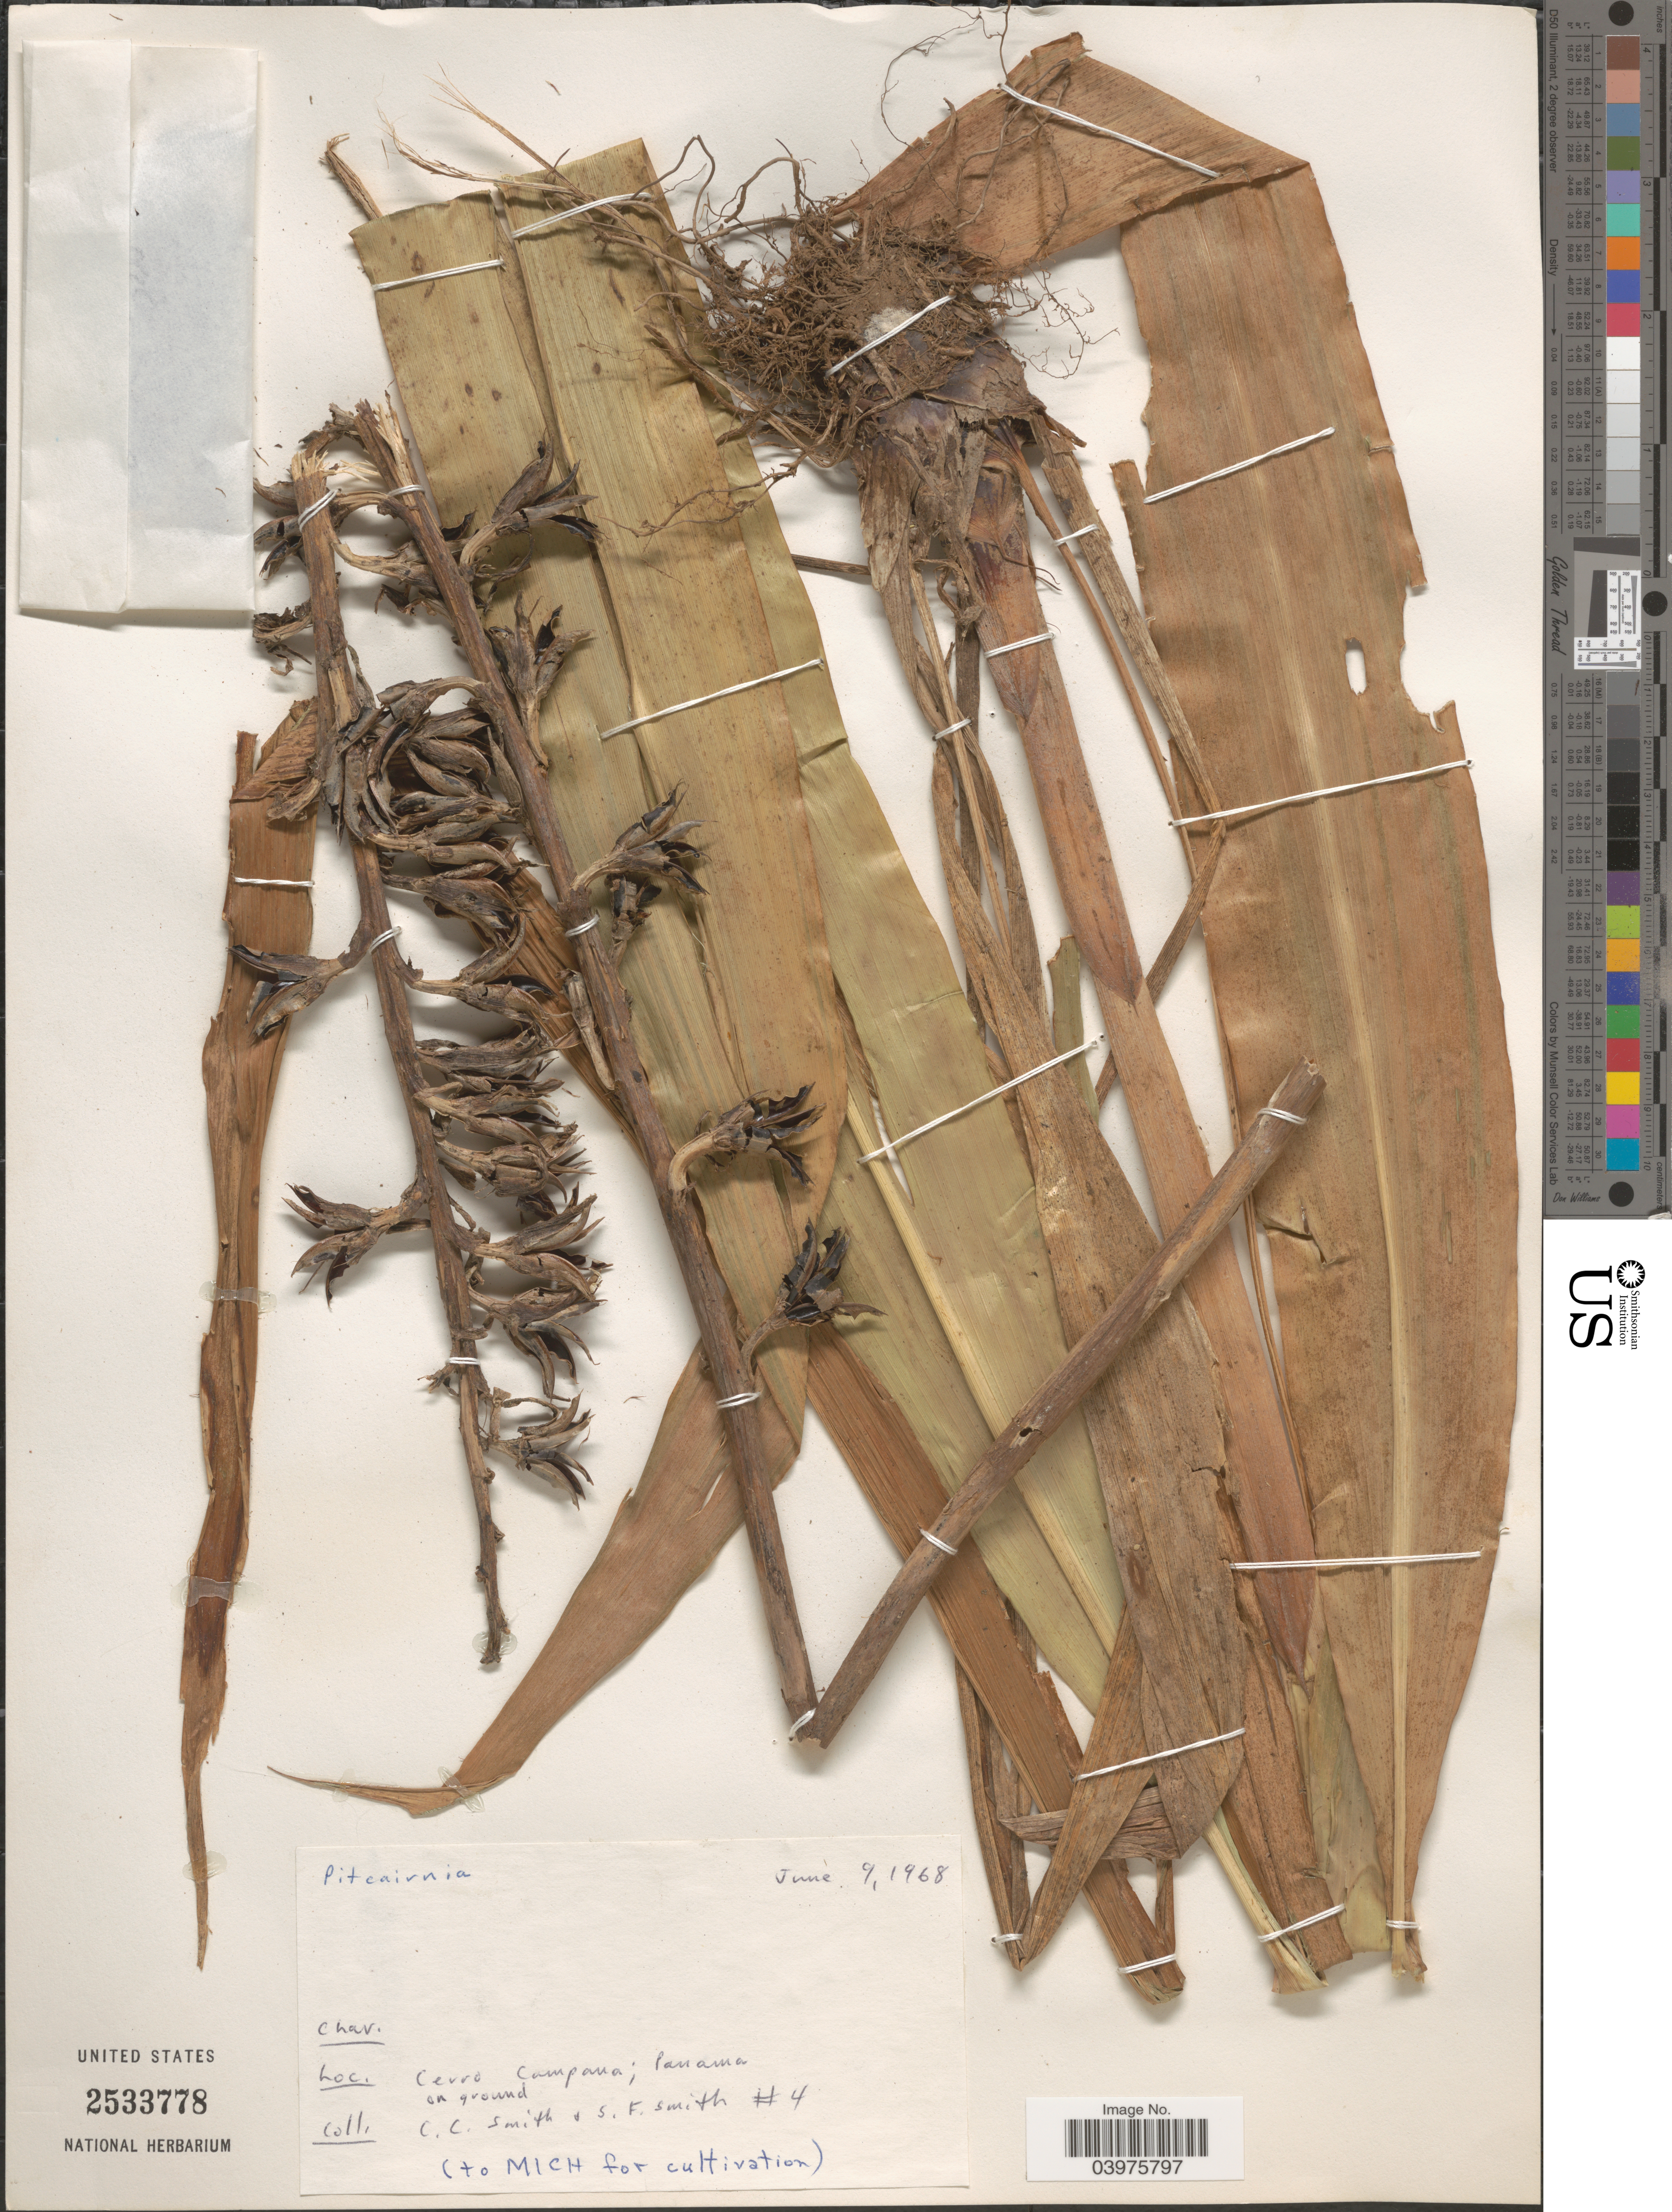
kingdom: Plantae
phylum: Tracheophyta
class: Liliopsida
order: Poales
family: Bromeliaceae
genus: Pitcairnia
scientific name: Pitcairnia sp.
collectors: C. C. Smith & S.F. Smith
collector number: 4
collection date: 1968-06-09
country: Panama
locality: Cerro Campana.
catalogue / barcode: US 2533778